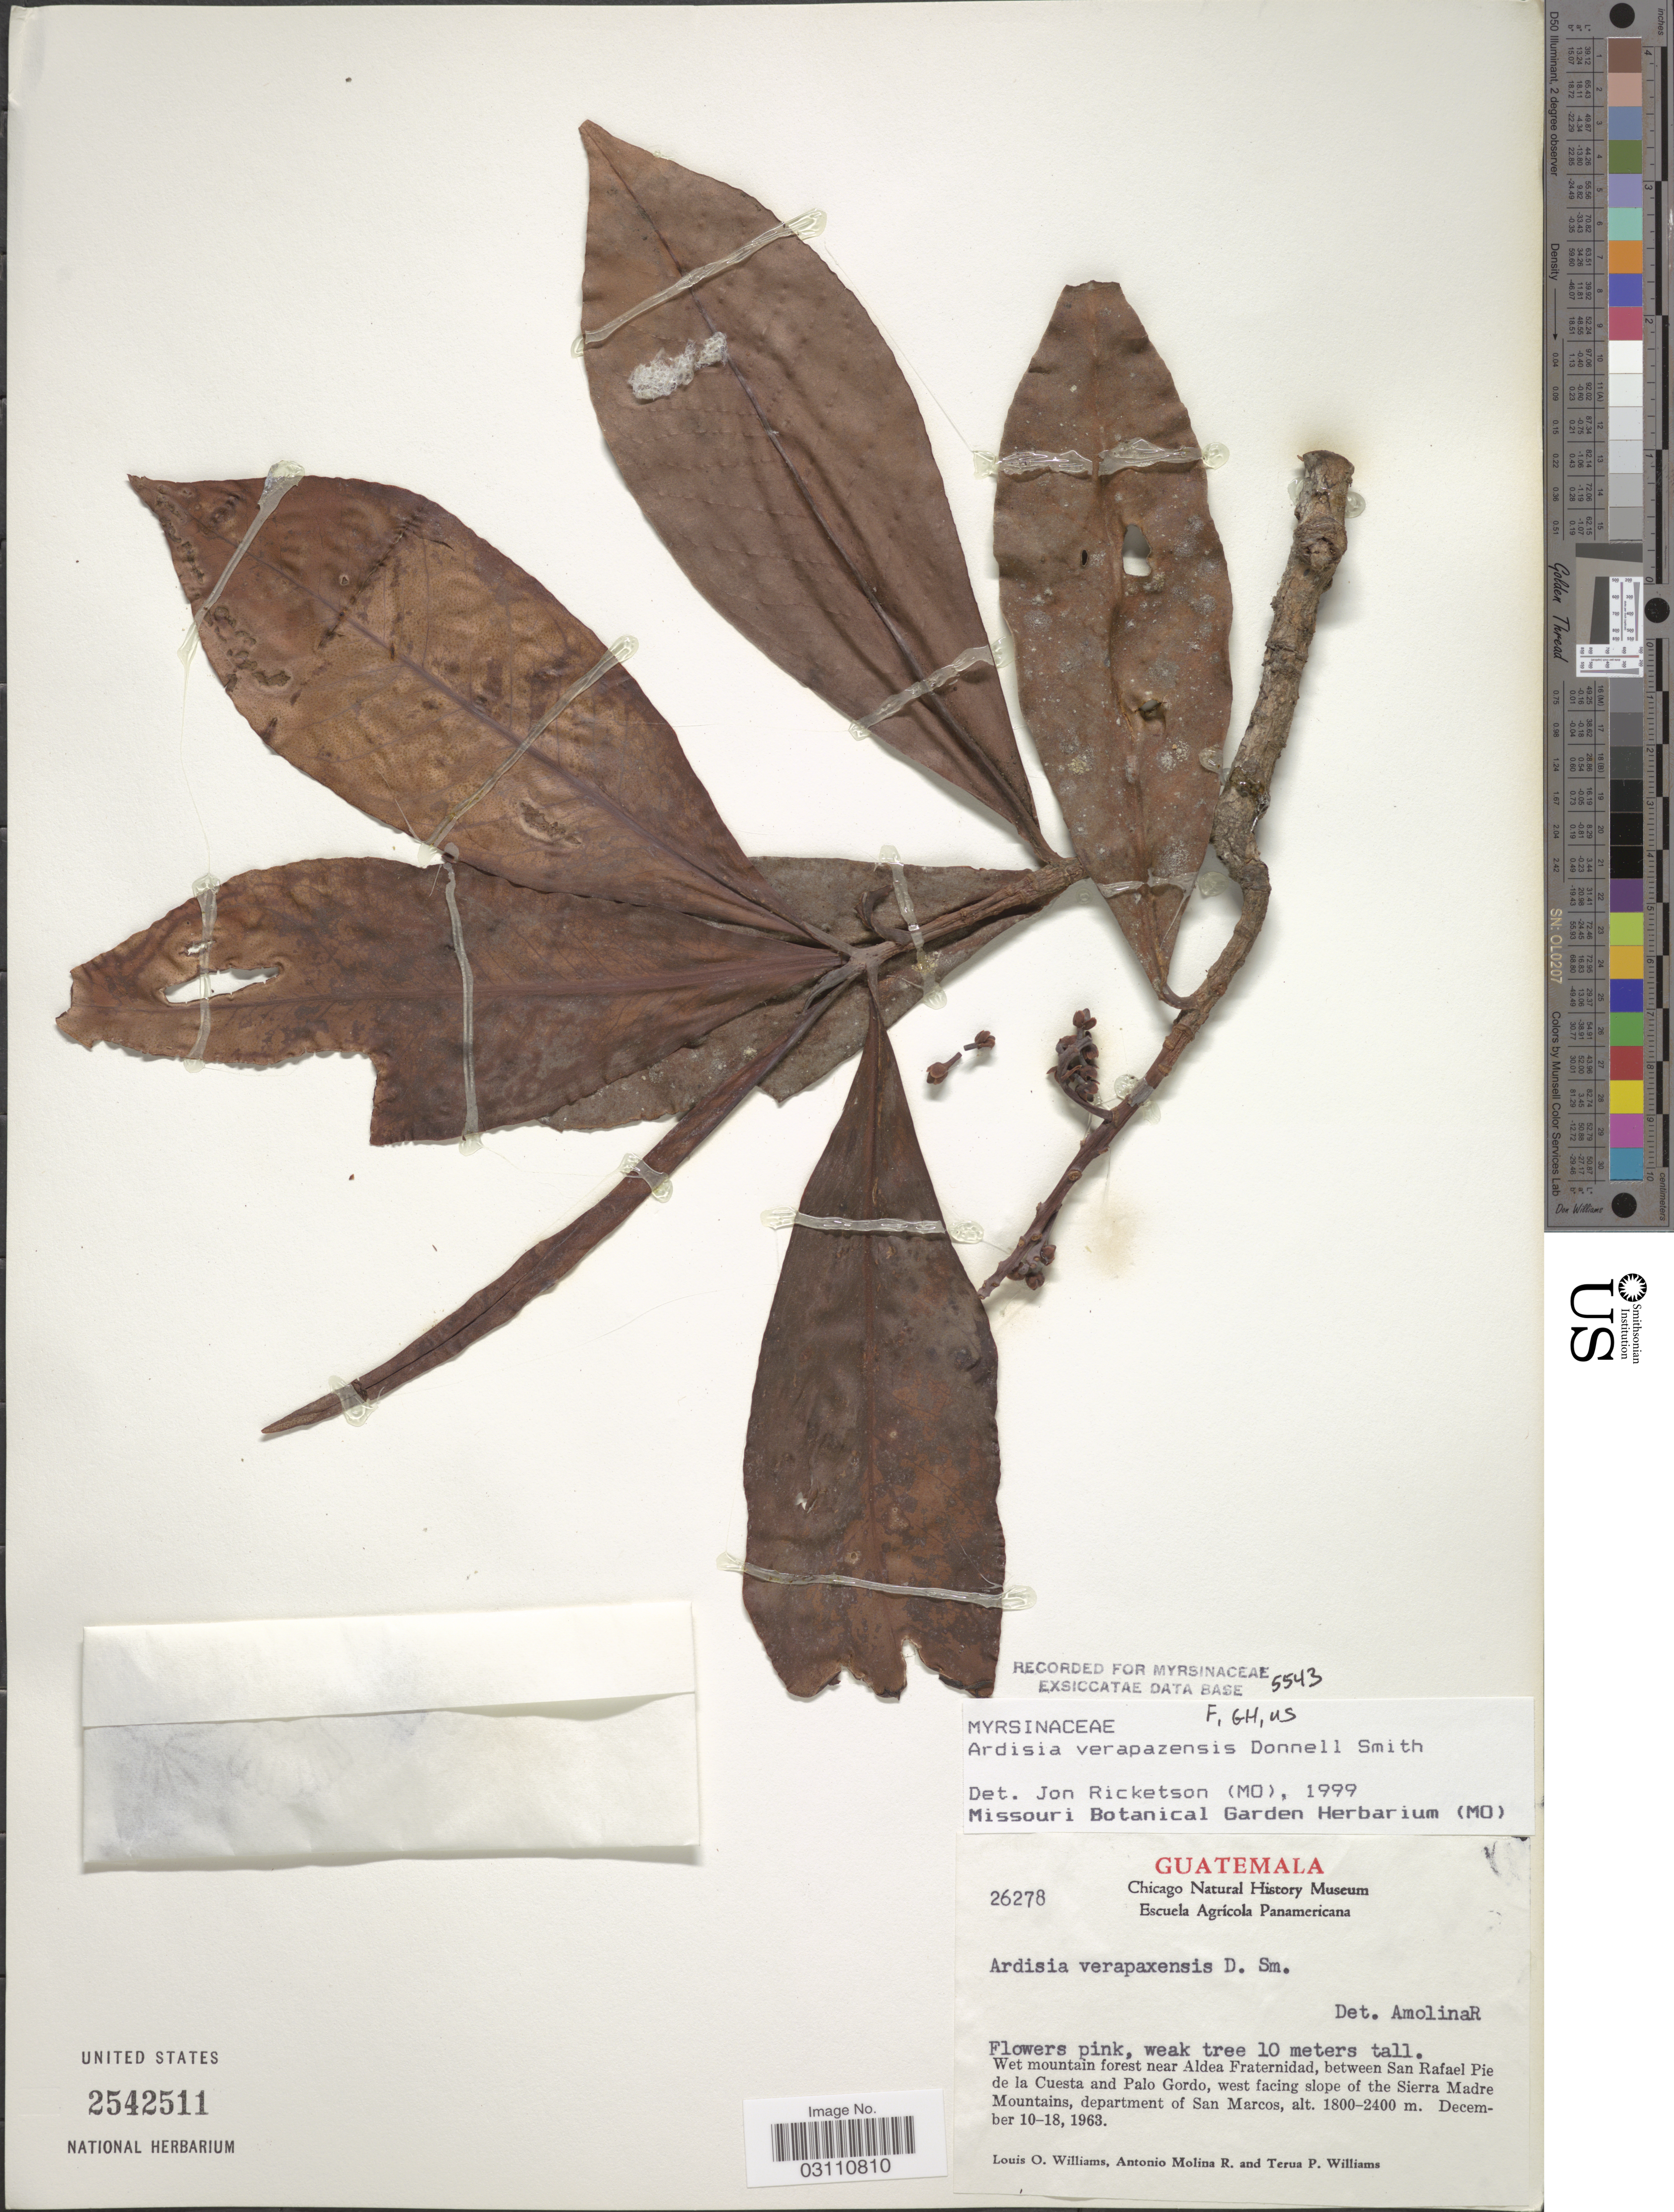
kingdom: Plantae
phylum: Tracheophyta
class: Magnoliopsida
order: Ericales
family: Primulaceae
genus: Ardisia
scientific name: Ardisia verapazensis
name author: Donn. Sm.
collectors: L. O. Williams, A. Molina R. & T. Williams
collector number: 26278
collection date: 1963-12-10/1963-12-18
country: Guatemala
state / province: San Marcos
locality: Wet mountain forest near Aldea Fraternidad, between San Rafael Pie de la Cuesta and Palo Gordo, west facing slope of the Sierra Madre Mountains, department of San Marcos.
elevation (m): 1800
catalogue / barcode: US 2542511